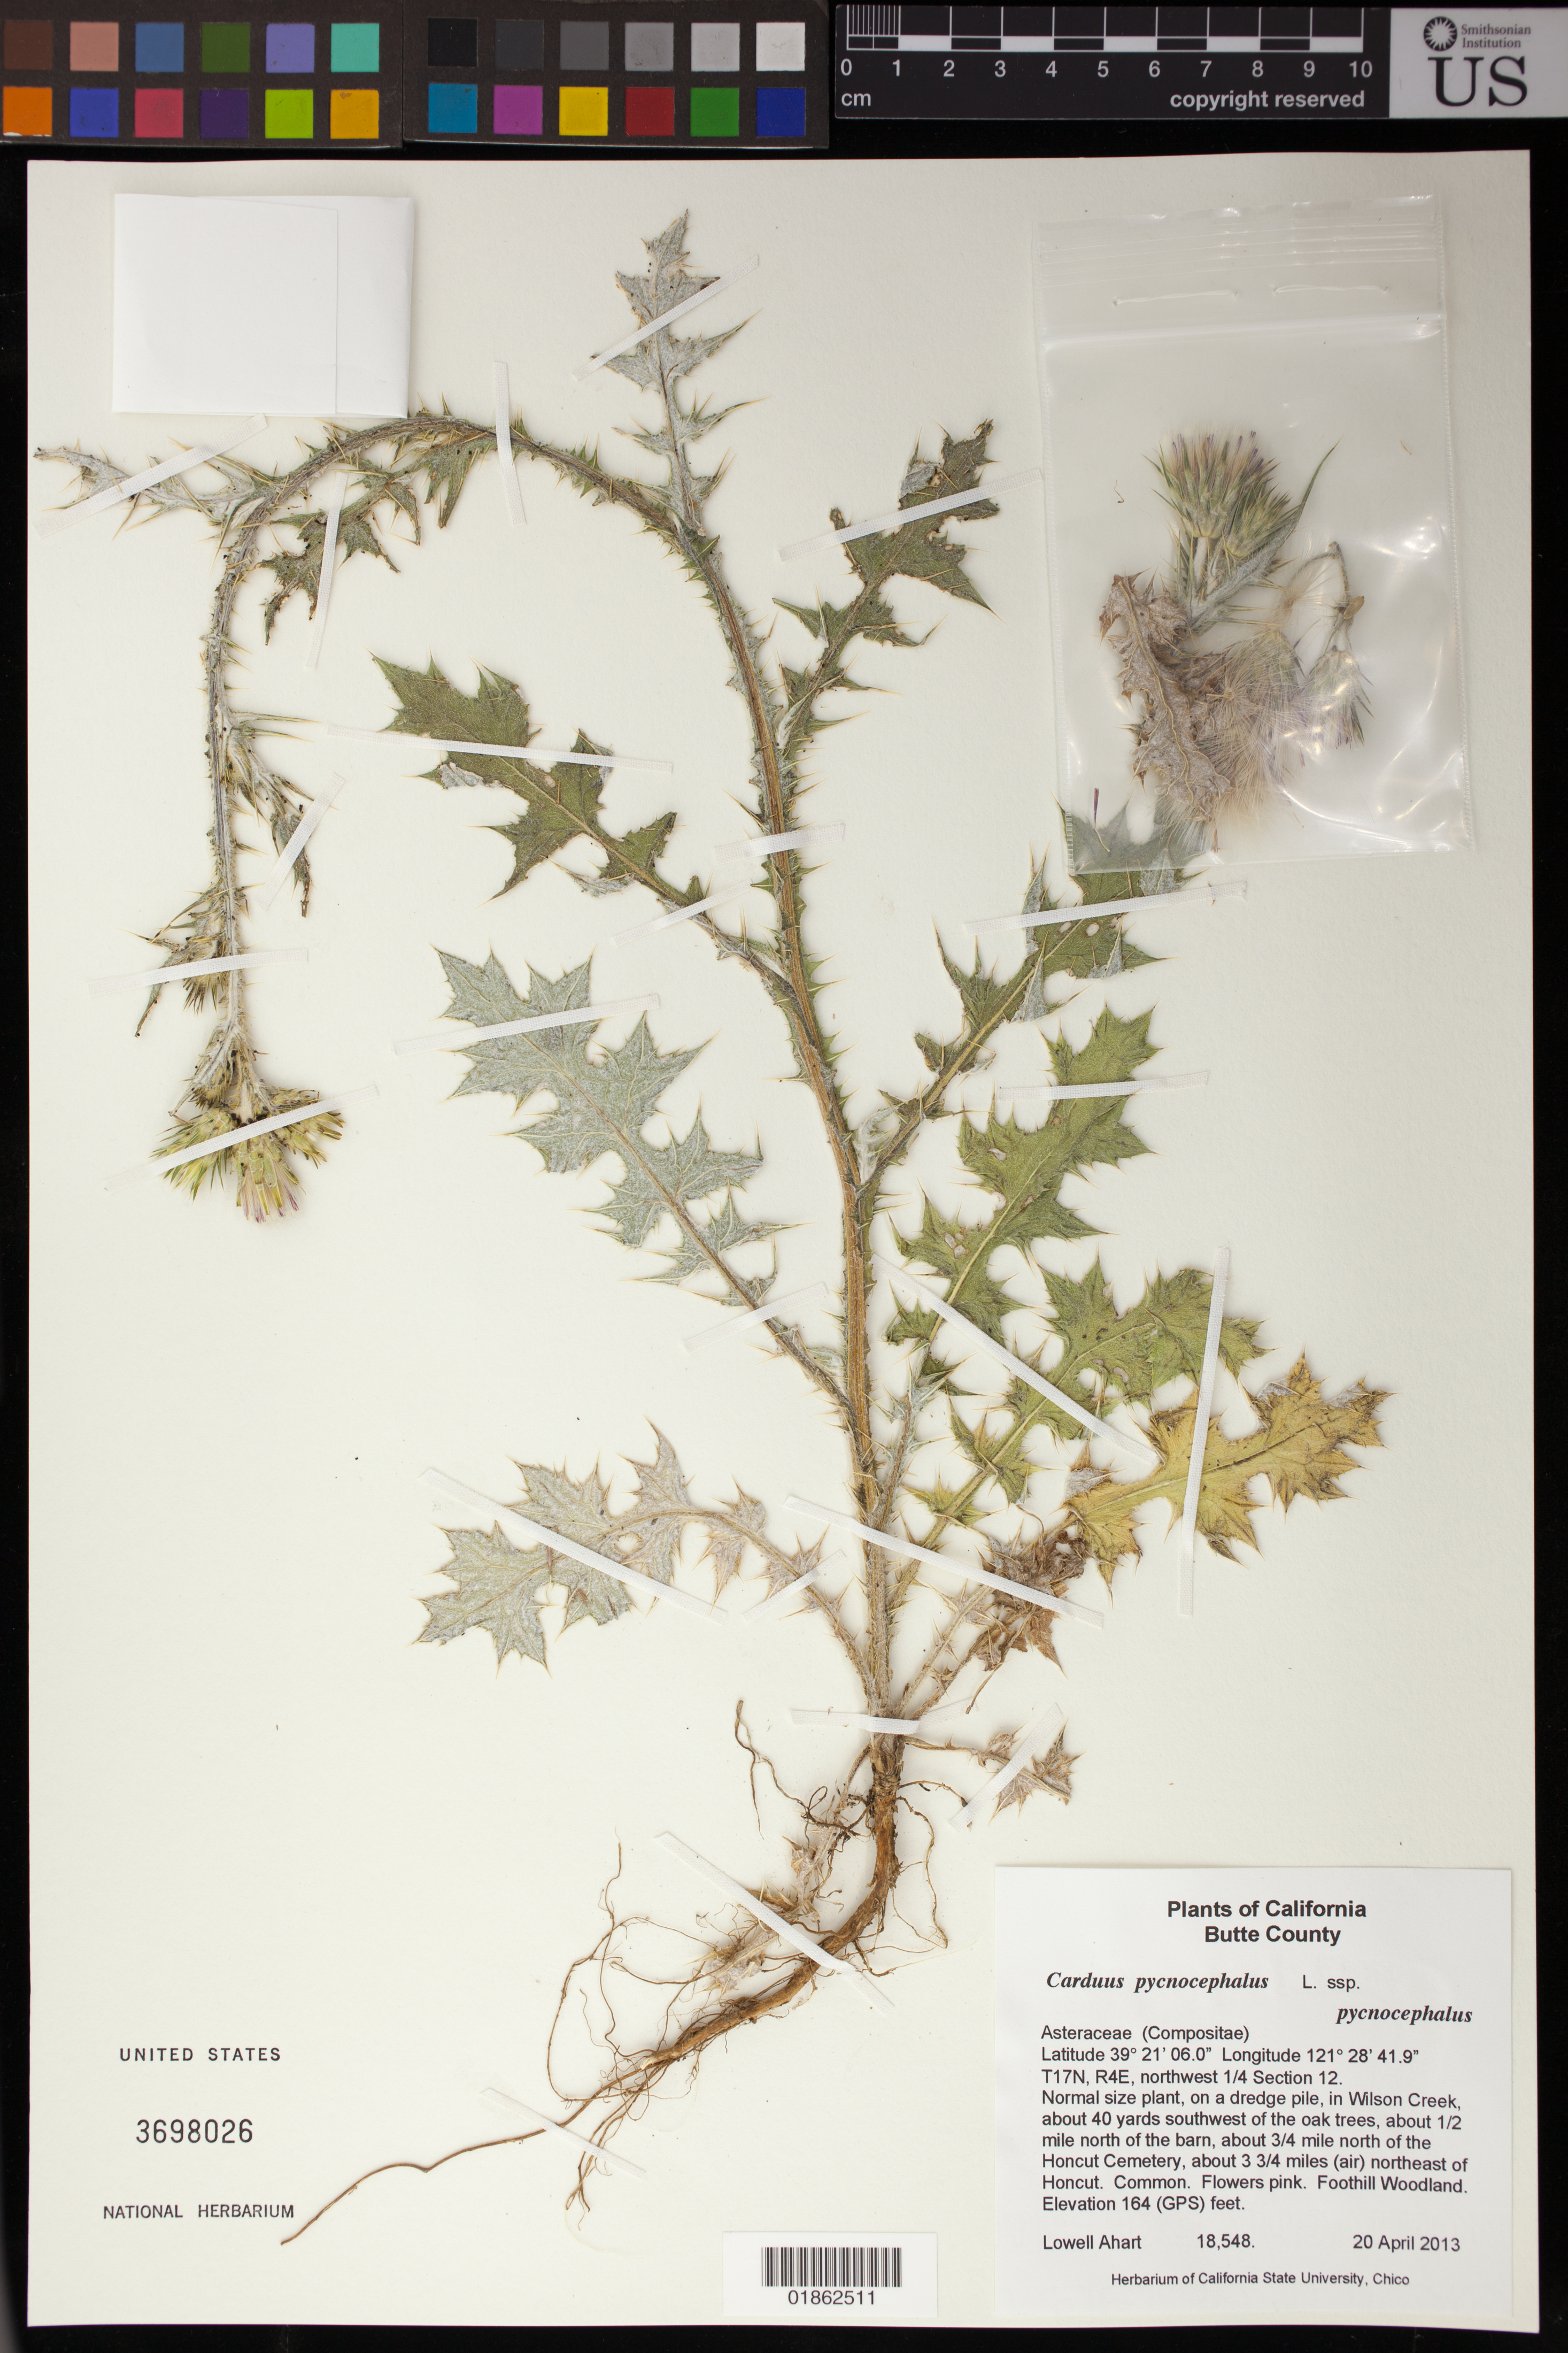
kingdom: Plantae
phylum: Tracheophyta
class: Magnoliopsida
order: Asterales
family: Asteraceae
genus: Carduus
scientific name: Carduus pycnocephalus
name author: L.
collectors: L. Ahart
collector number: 18548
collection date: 2013-04-20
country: United States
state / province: California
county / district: Butte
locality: In Wilson Creek, about 40 yards southwest of the oak trees, about 1/2 mile north of the barn, about 3/4 mile north of the Honcut Cemetery, about 3 3/4 miles (air) northeast of Honcut.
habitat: Foothill Woodland.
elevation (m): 50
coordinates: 39 21 06.0 N, 121 28 41.9 W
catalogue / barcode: US 3698026